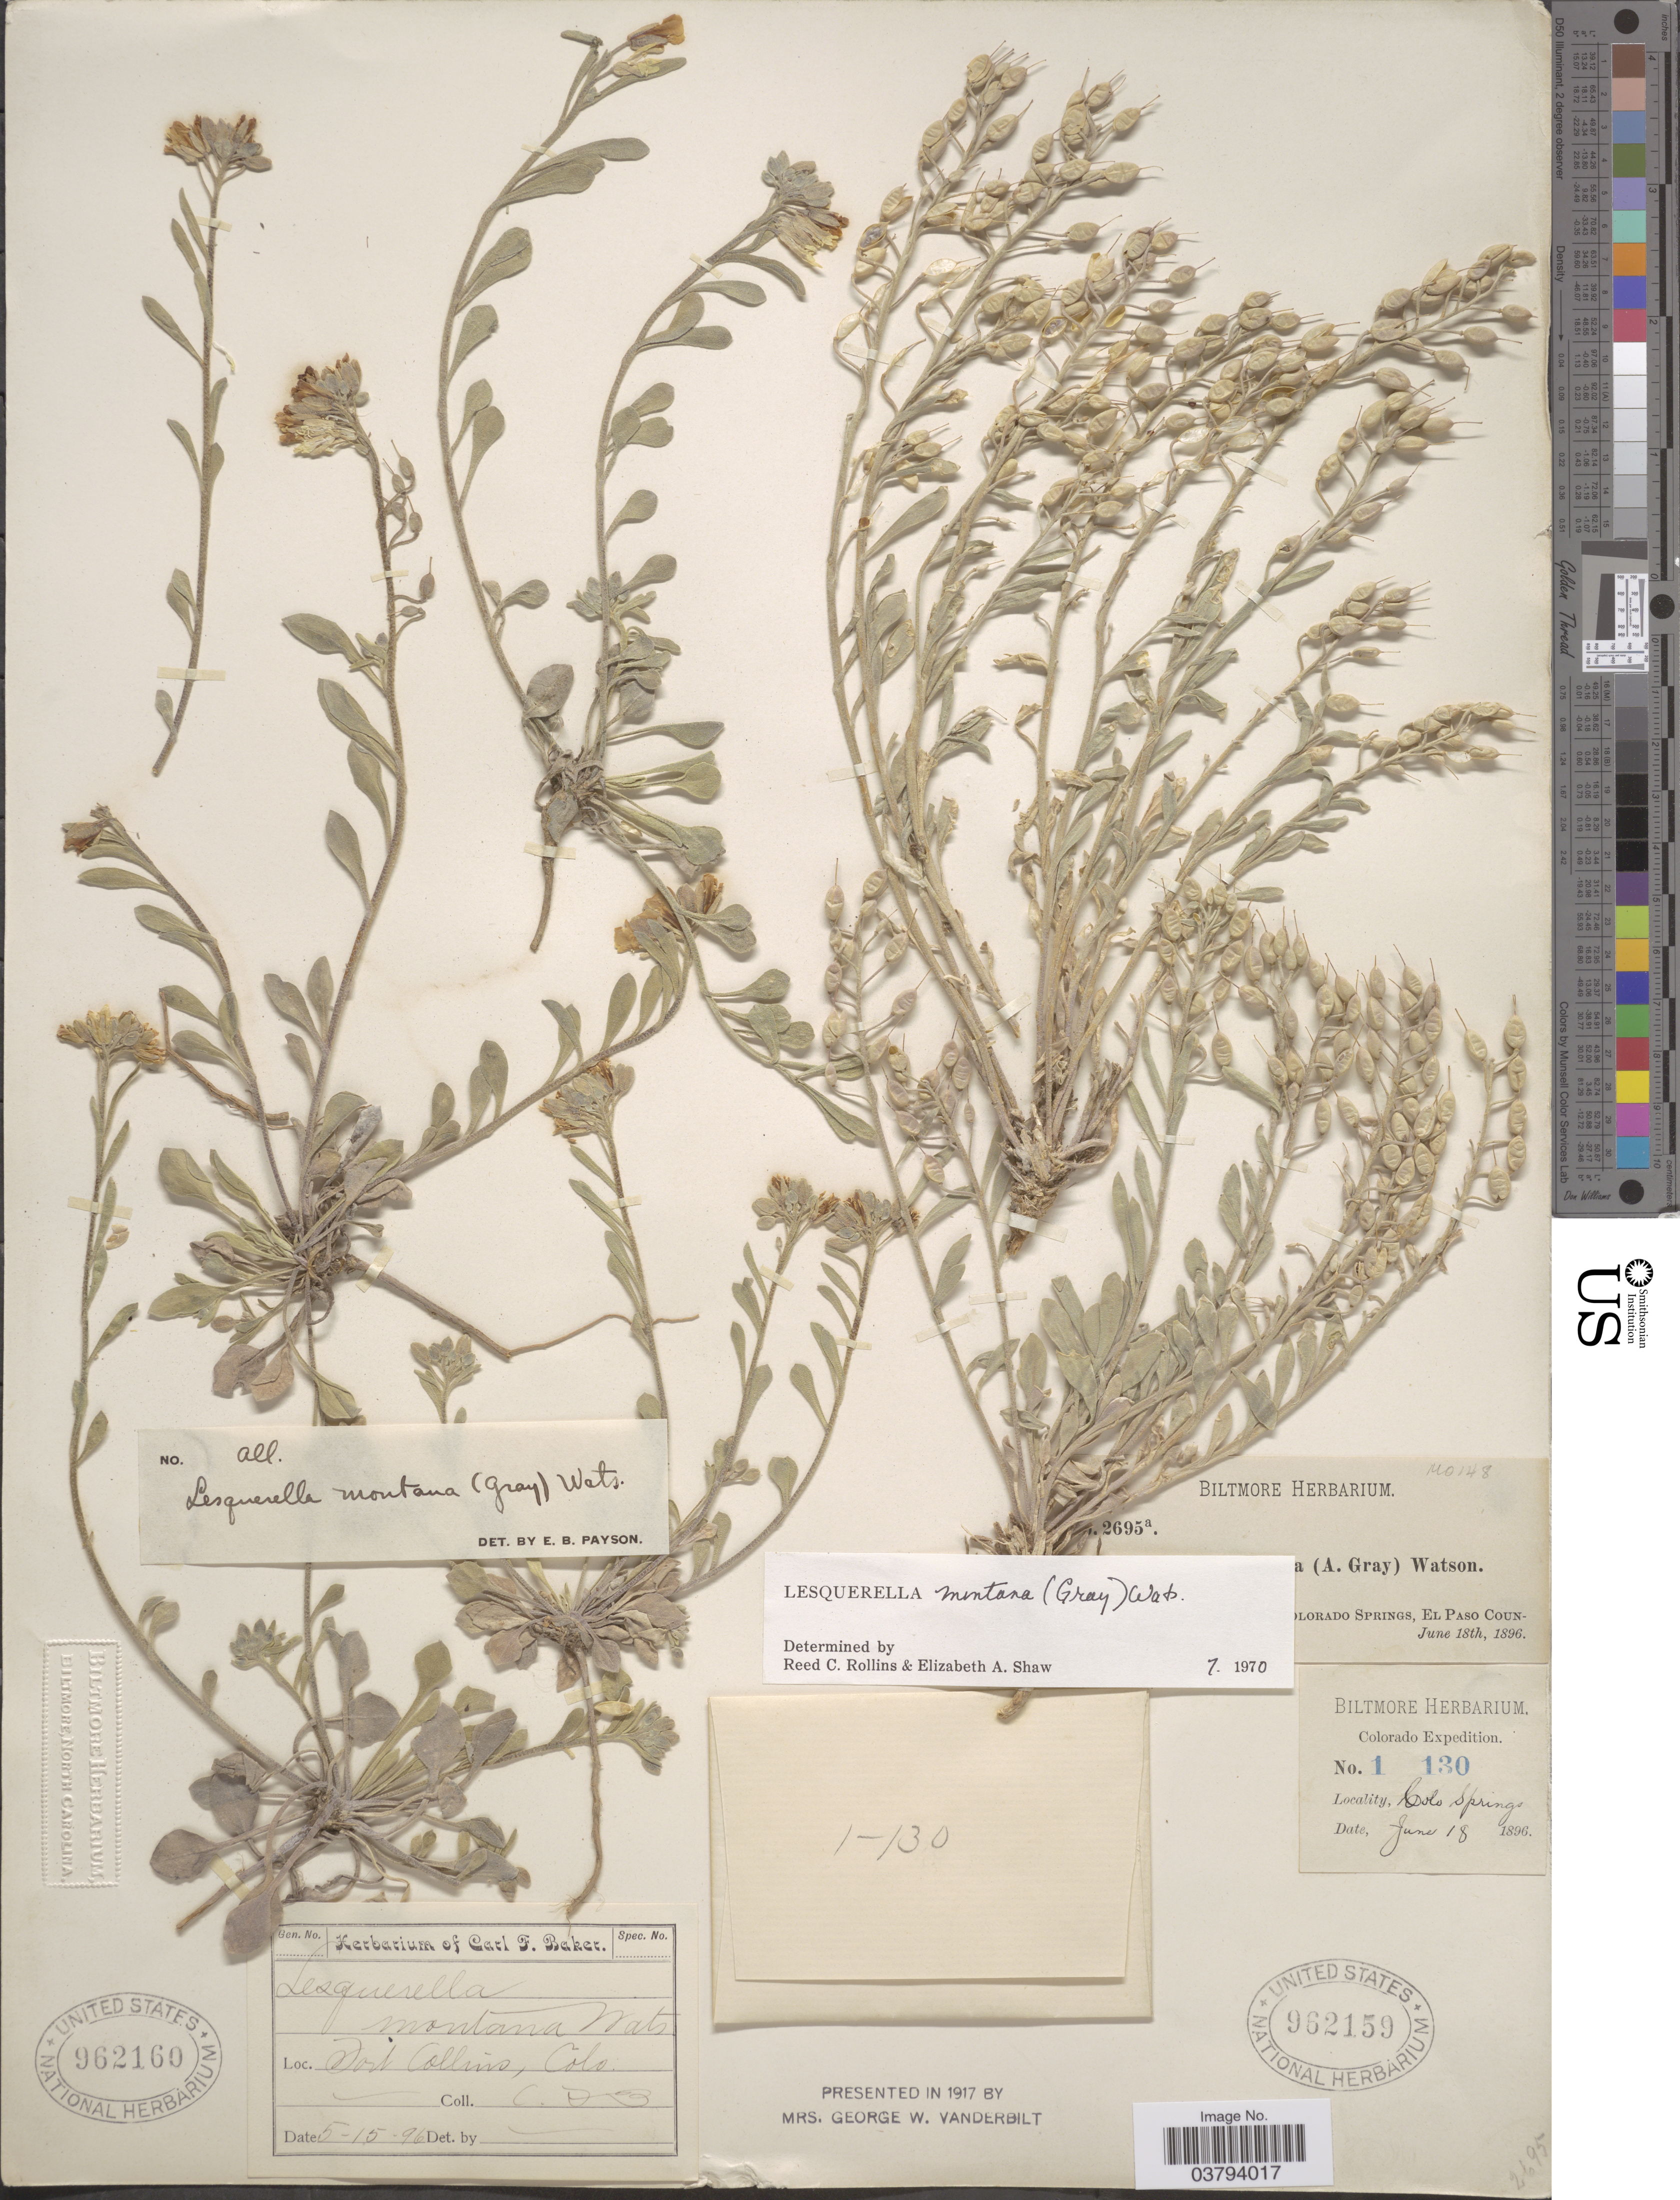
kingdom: Plantae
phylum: Tracheophyta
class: Magnoliopsida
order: Brassicales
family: Brassicaceae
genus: Lesquerella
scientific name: Lesquerella montana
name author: (A. Gray) S. Watson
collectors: ex herb. Biltmore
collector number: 1130/2695a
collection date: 1896-06-18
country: United States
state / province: Colorado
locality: Colo Springs. [illegible text] Colorado Springs, El Paso County.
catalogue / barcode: US 962159-2